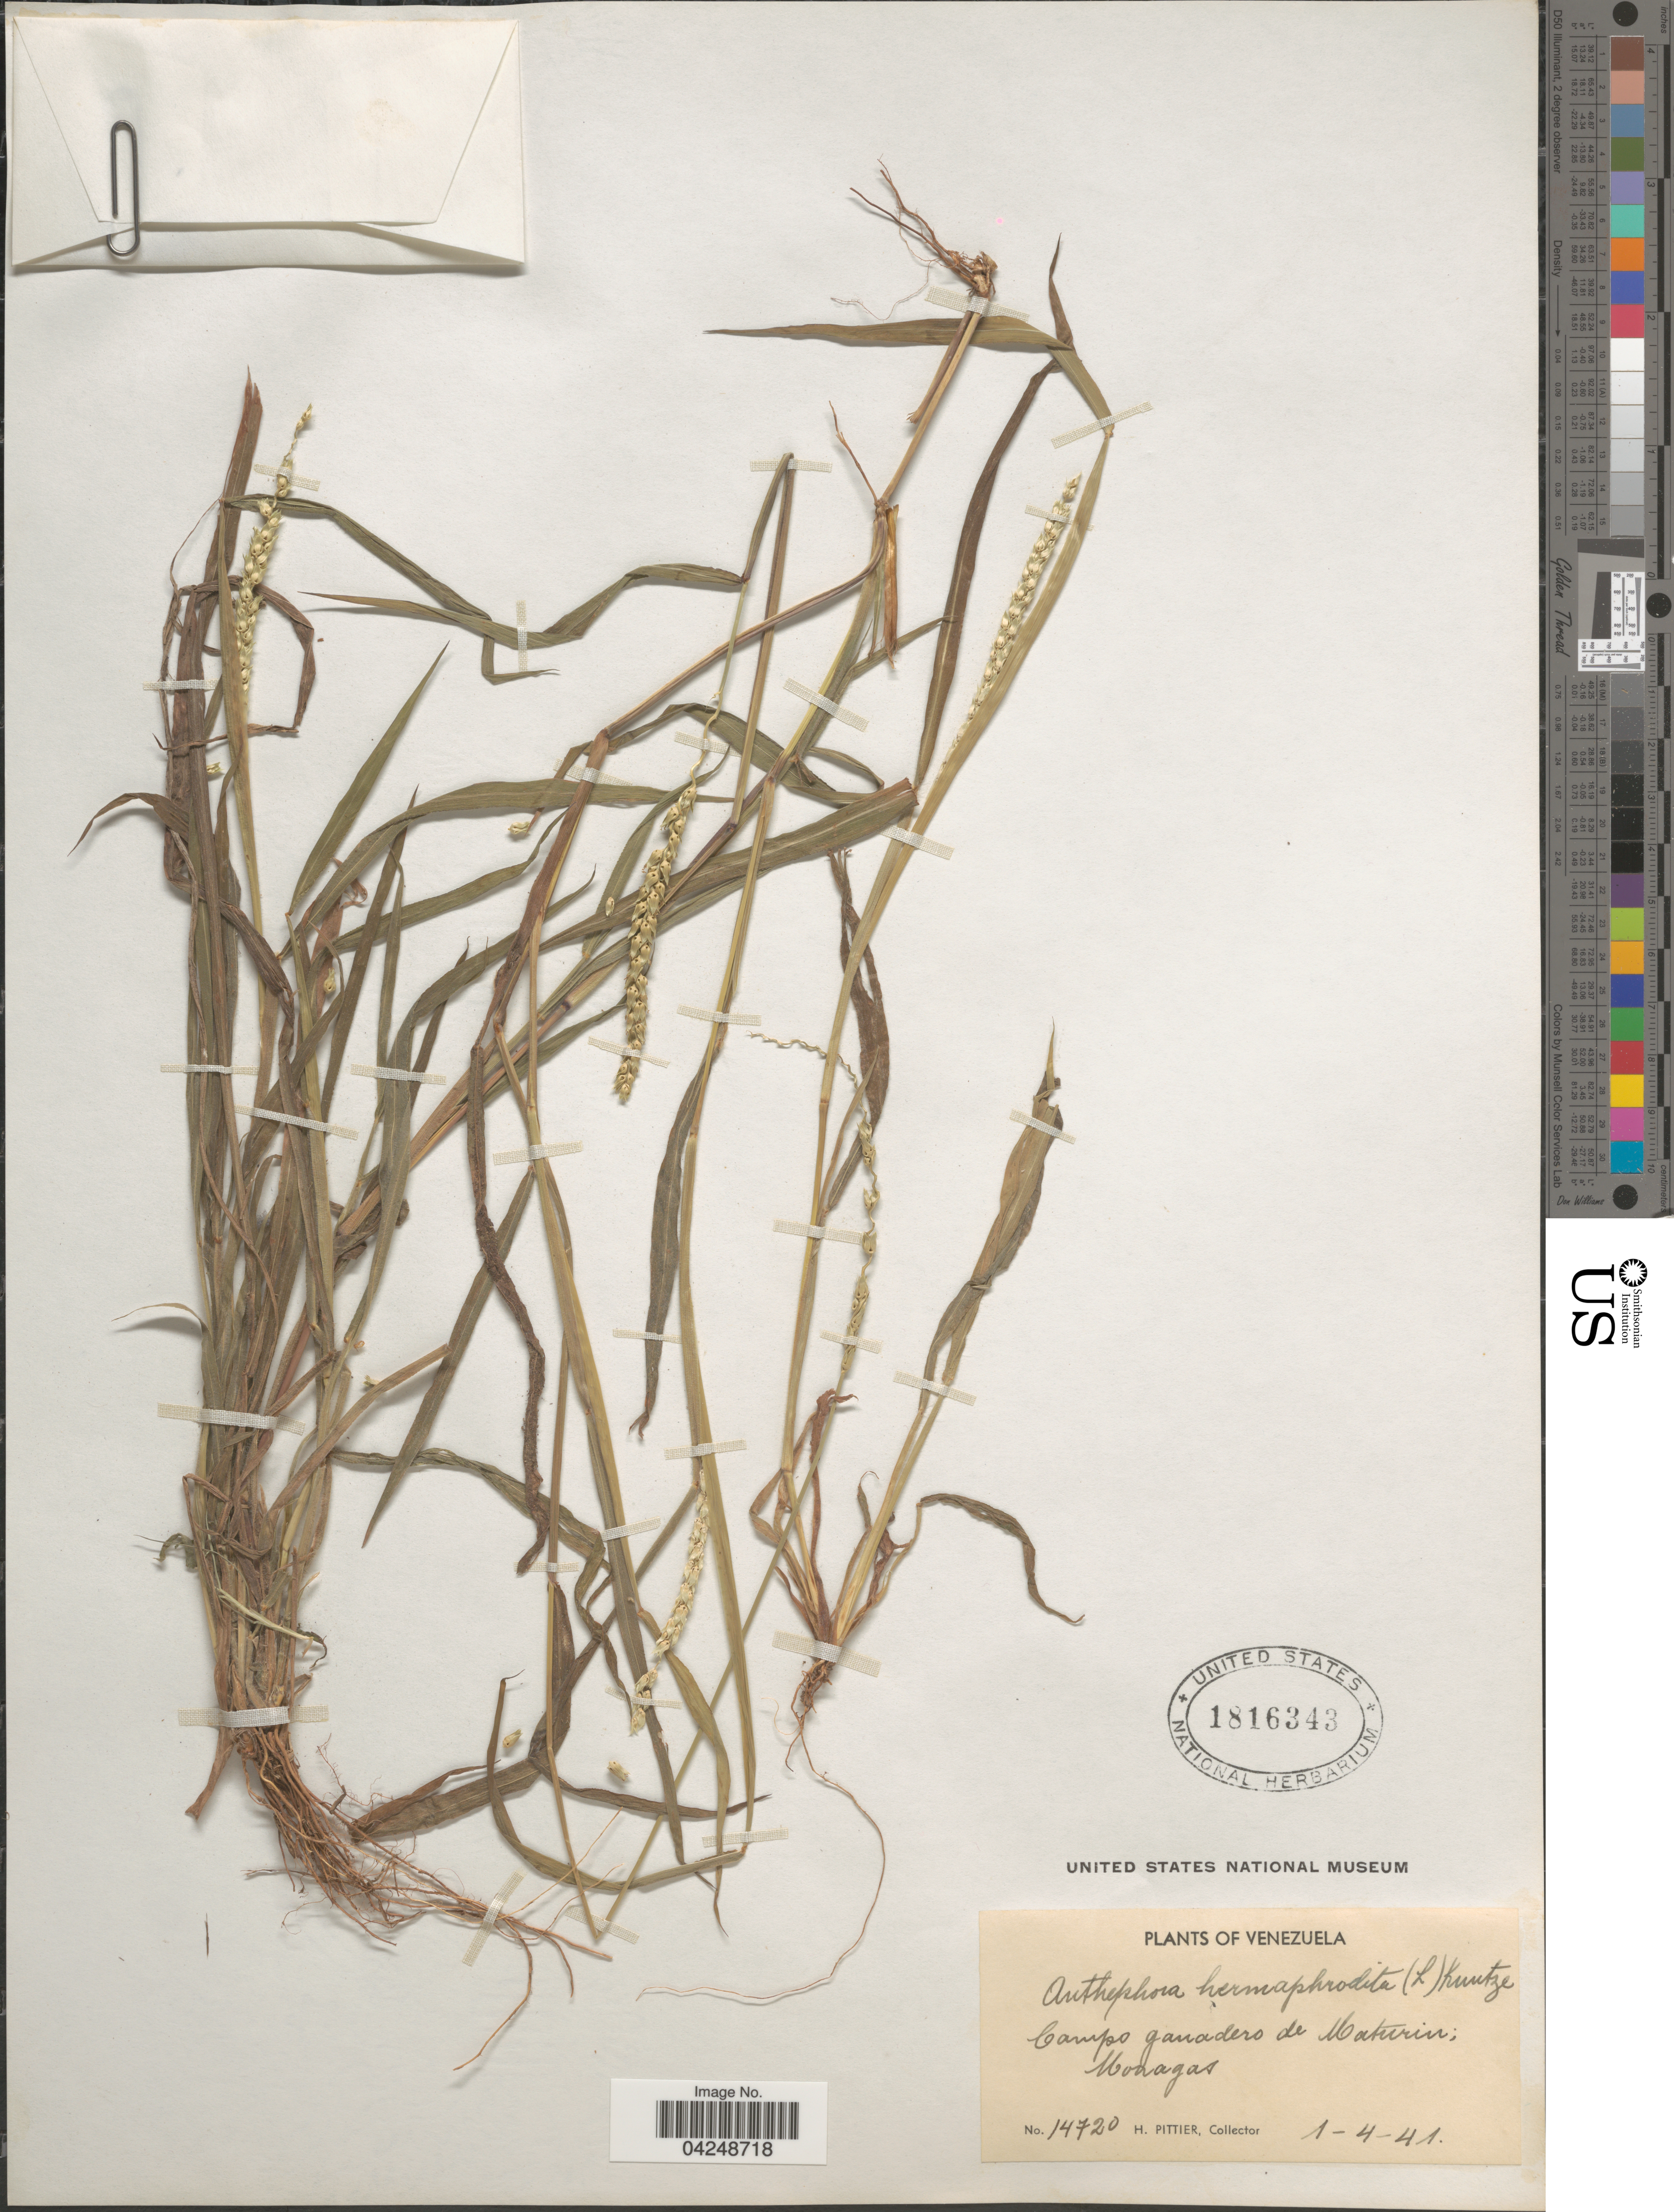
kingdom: Plantae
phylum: Tracheophyta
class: Liliopsida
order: Poales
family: Poaceae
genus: Anthephora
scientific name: Anthephora hermaphrodita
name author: (L.) Kuntze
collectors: H. F. Pittier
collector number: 14720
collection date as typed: Transcribed d/m/y: 1/4/41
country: Venezuela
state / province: Monagas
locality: Campo ganadero de Maturin.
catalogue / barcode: US 1816343